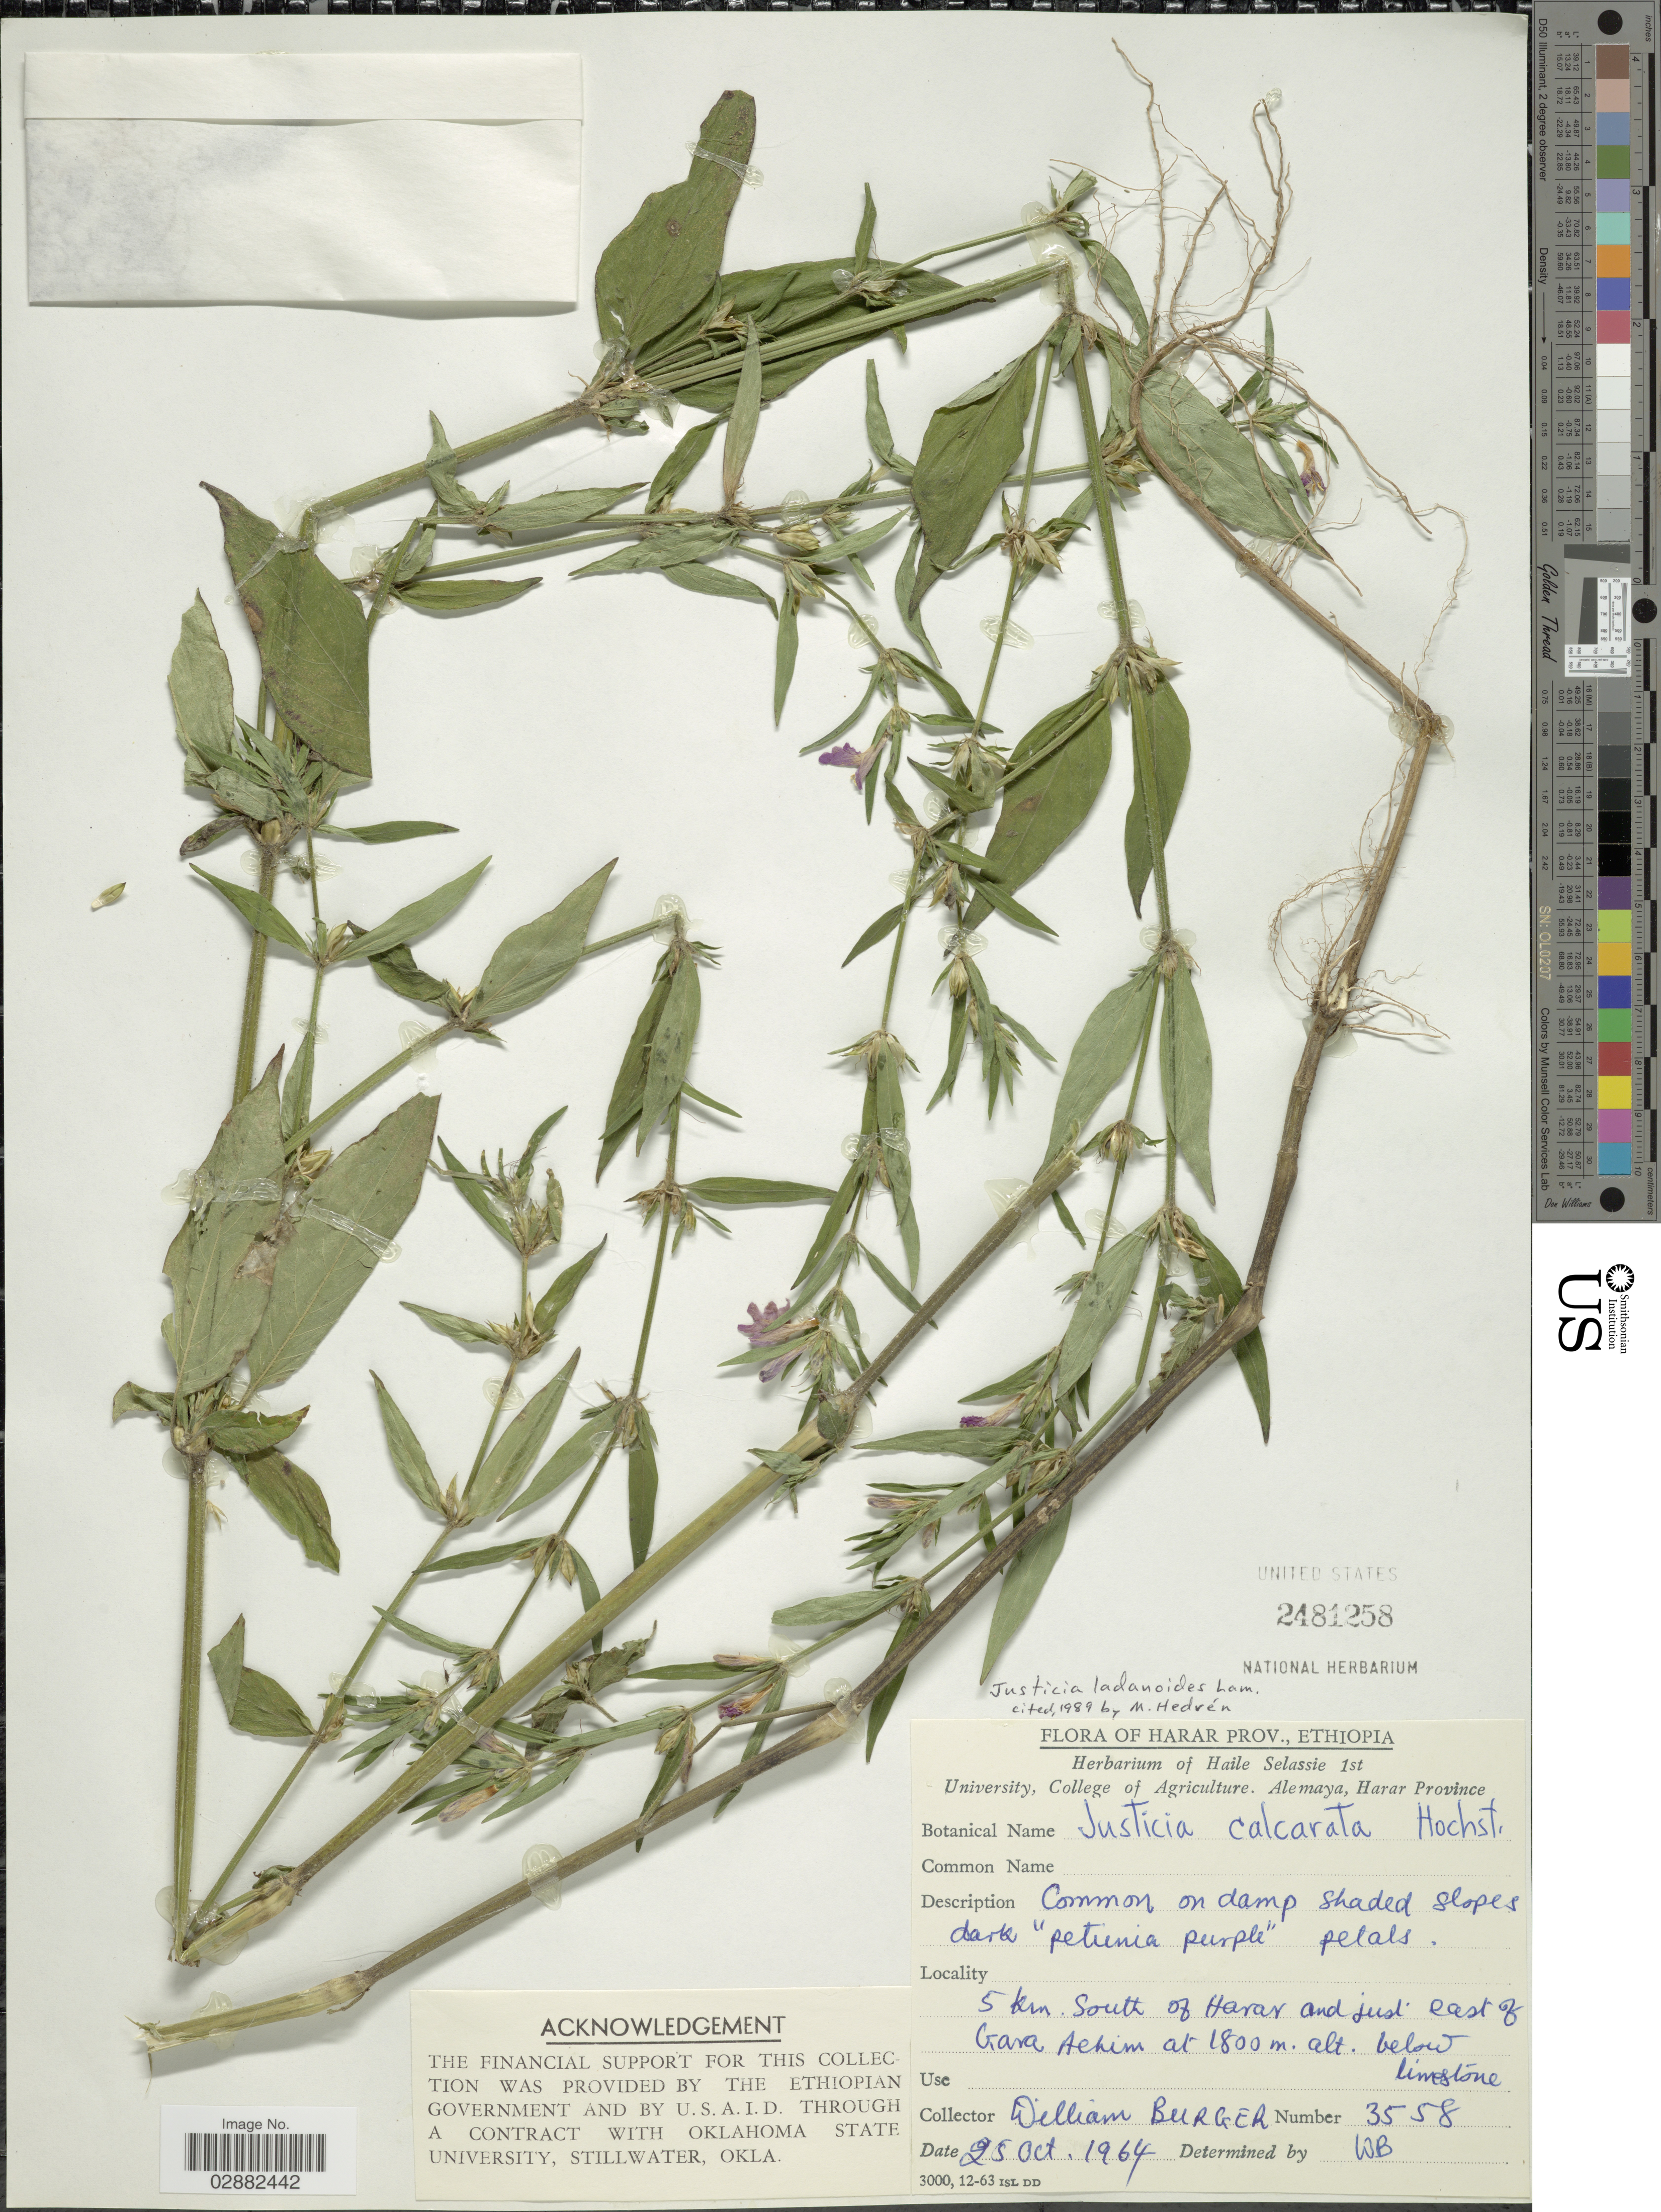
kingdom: Plantae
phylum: Tracheophyta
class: Magnoliopsida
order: Lamiales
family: Acanthaceae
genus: Justicia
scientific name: Justicia ladanoides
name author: Lam.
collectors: W. Burger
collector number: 3558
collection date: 1964-10-25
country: Ethiopia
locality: Harar Prov., 5 km. South of Harar and just east of Gara Achim.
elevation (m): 1800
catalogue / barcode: US 2481258